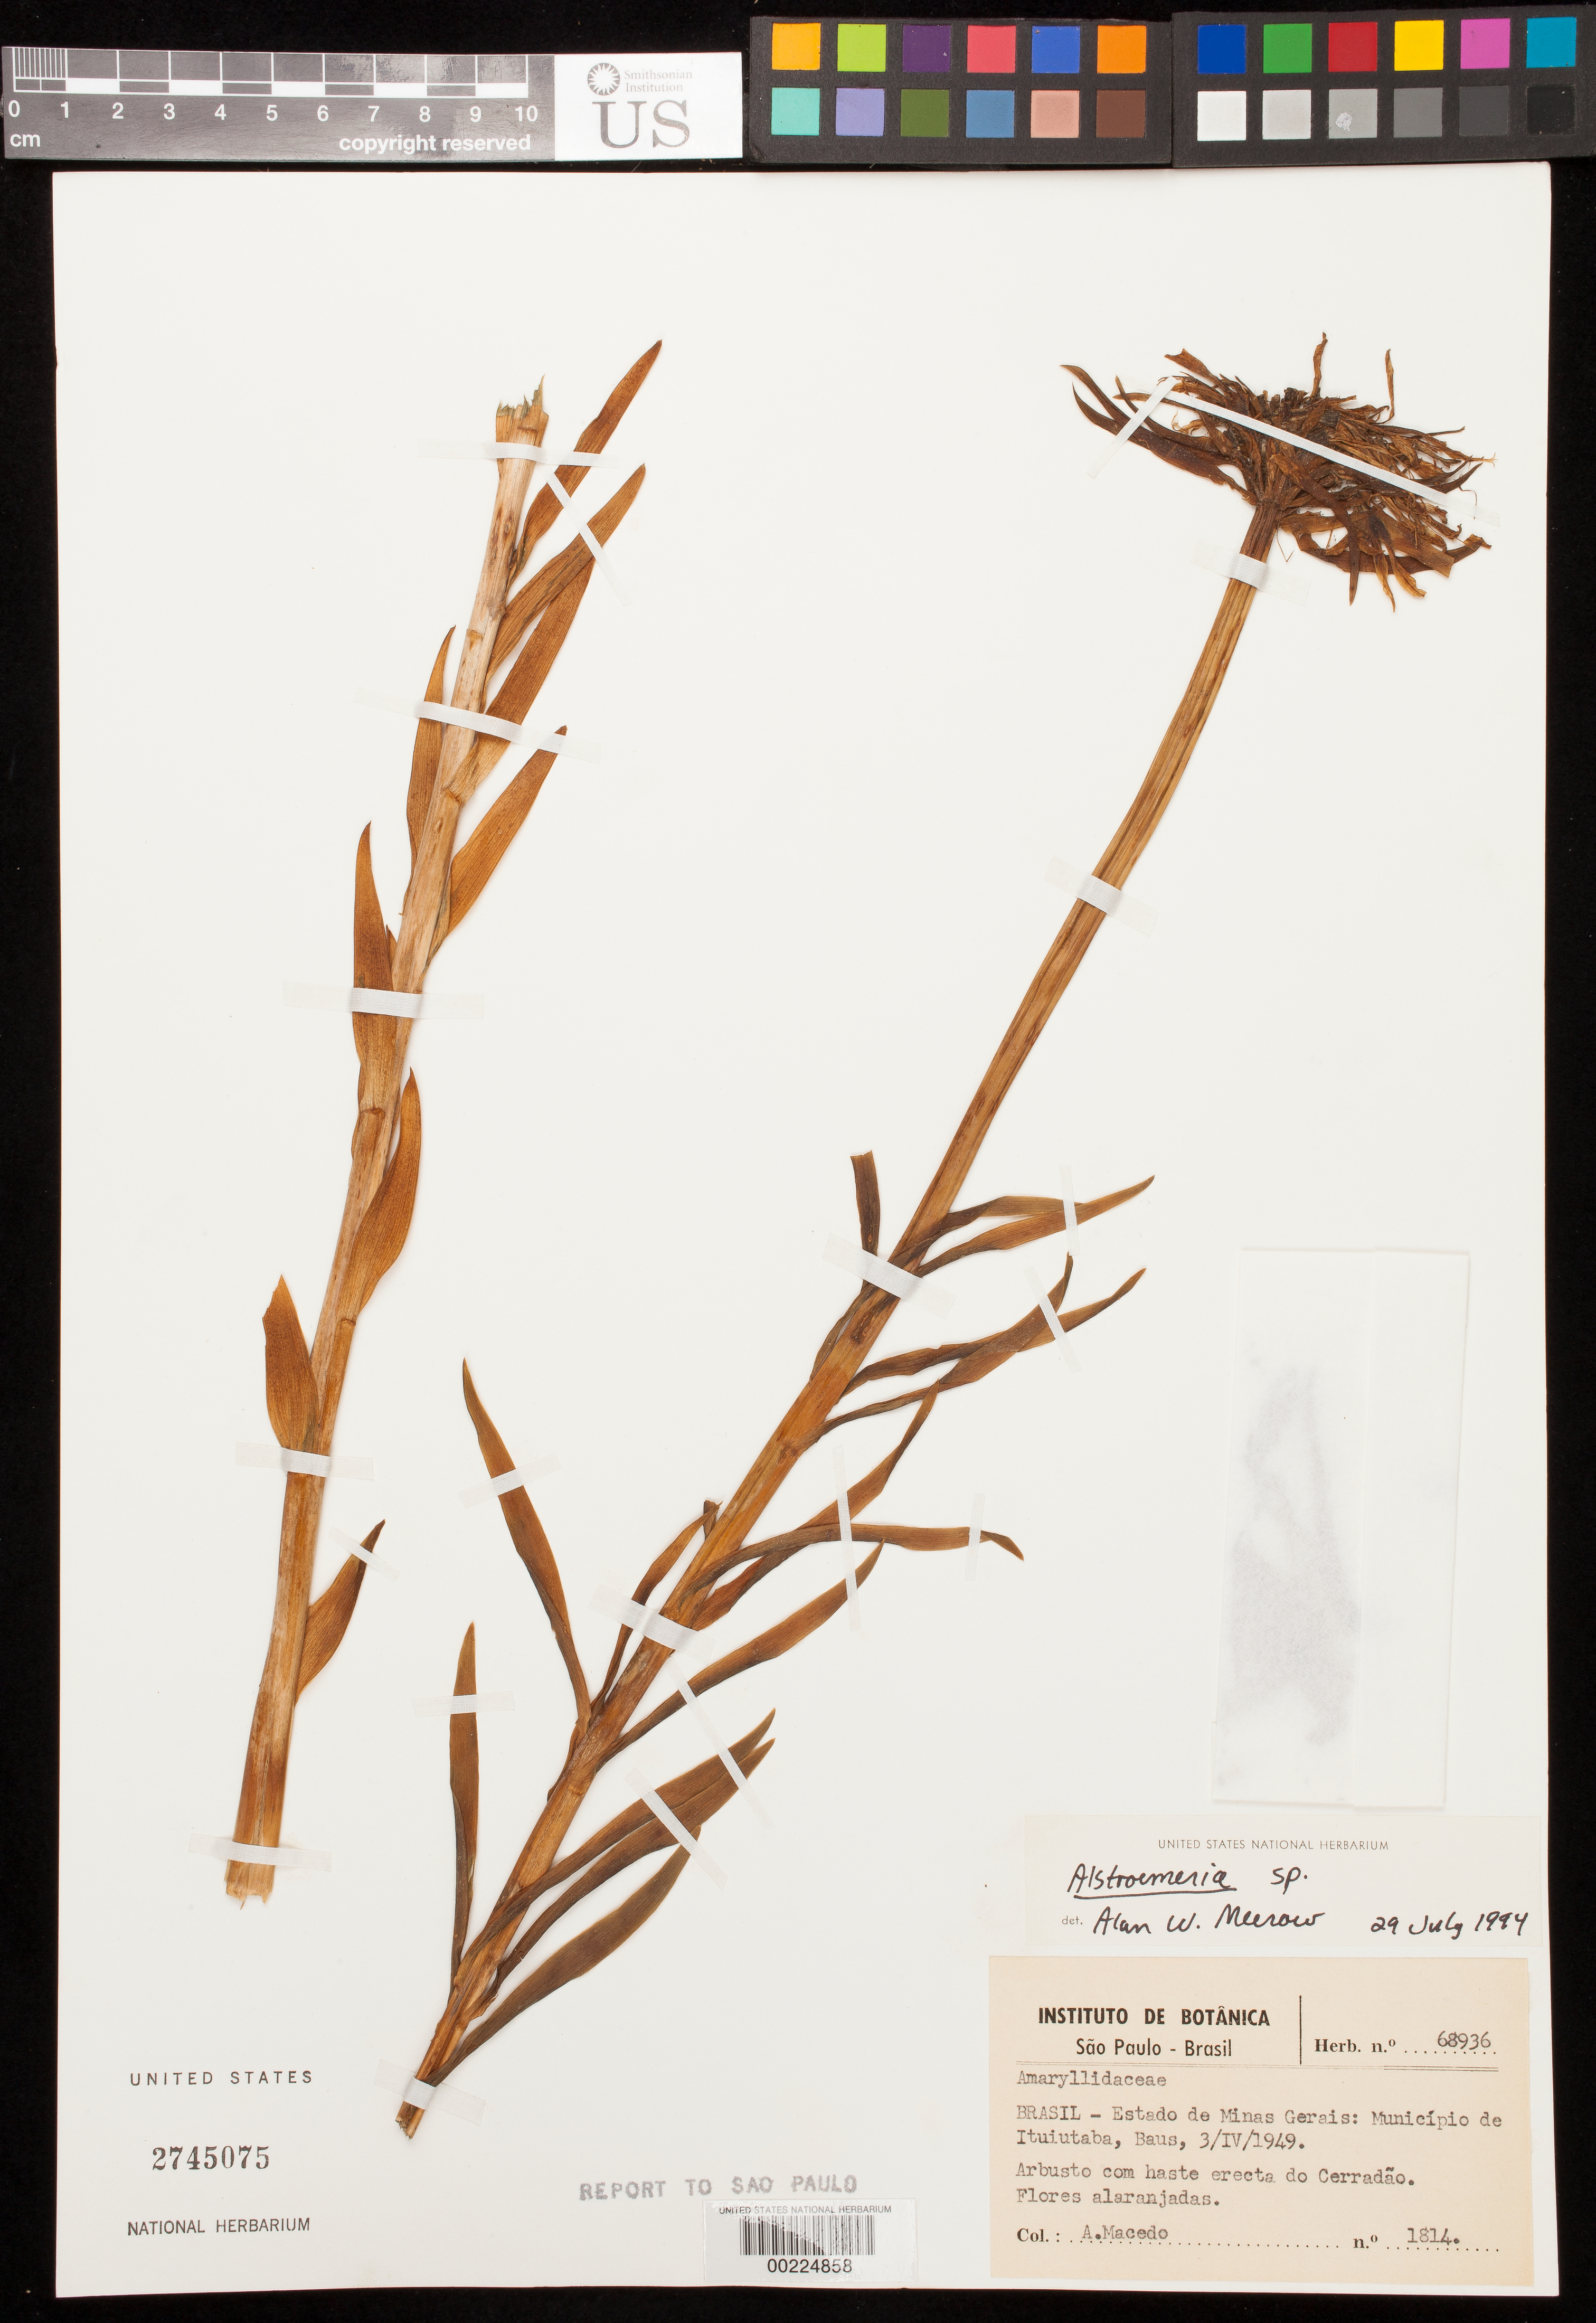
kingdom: Plantae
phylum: Tracheophyta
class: Liliopsida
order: Liliales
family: Alstroemeriaceae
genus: Alstroemeria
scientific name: Alstroemeria sp.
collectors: A. Macedo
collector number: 1814 / 68936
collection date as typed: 03 Apr 1949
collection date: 1949-04-03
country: Brazil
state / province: Minas Gerais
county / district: Ituiutaba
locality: Baus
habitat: On hill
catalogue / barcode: US 2745075